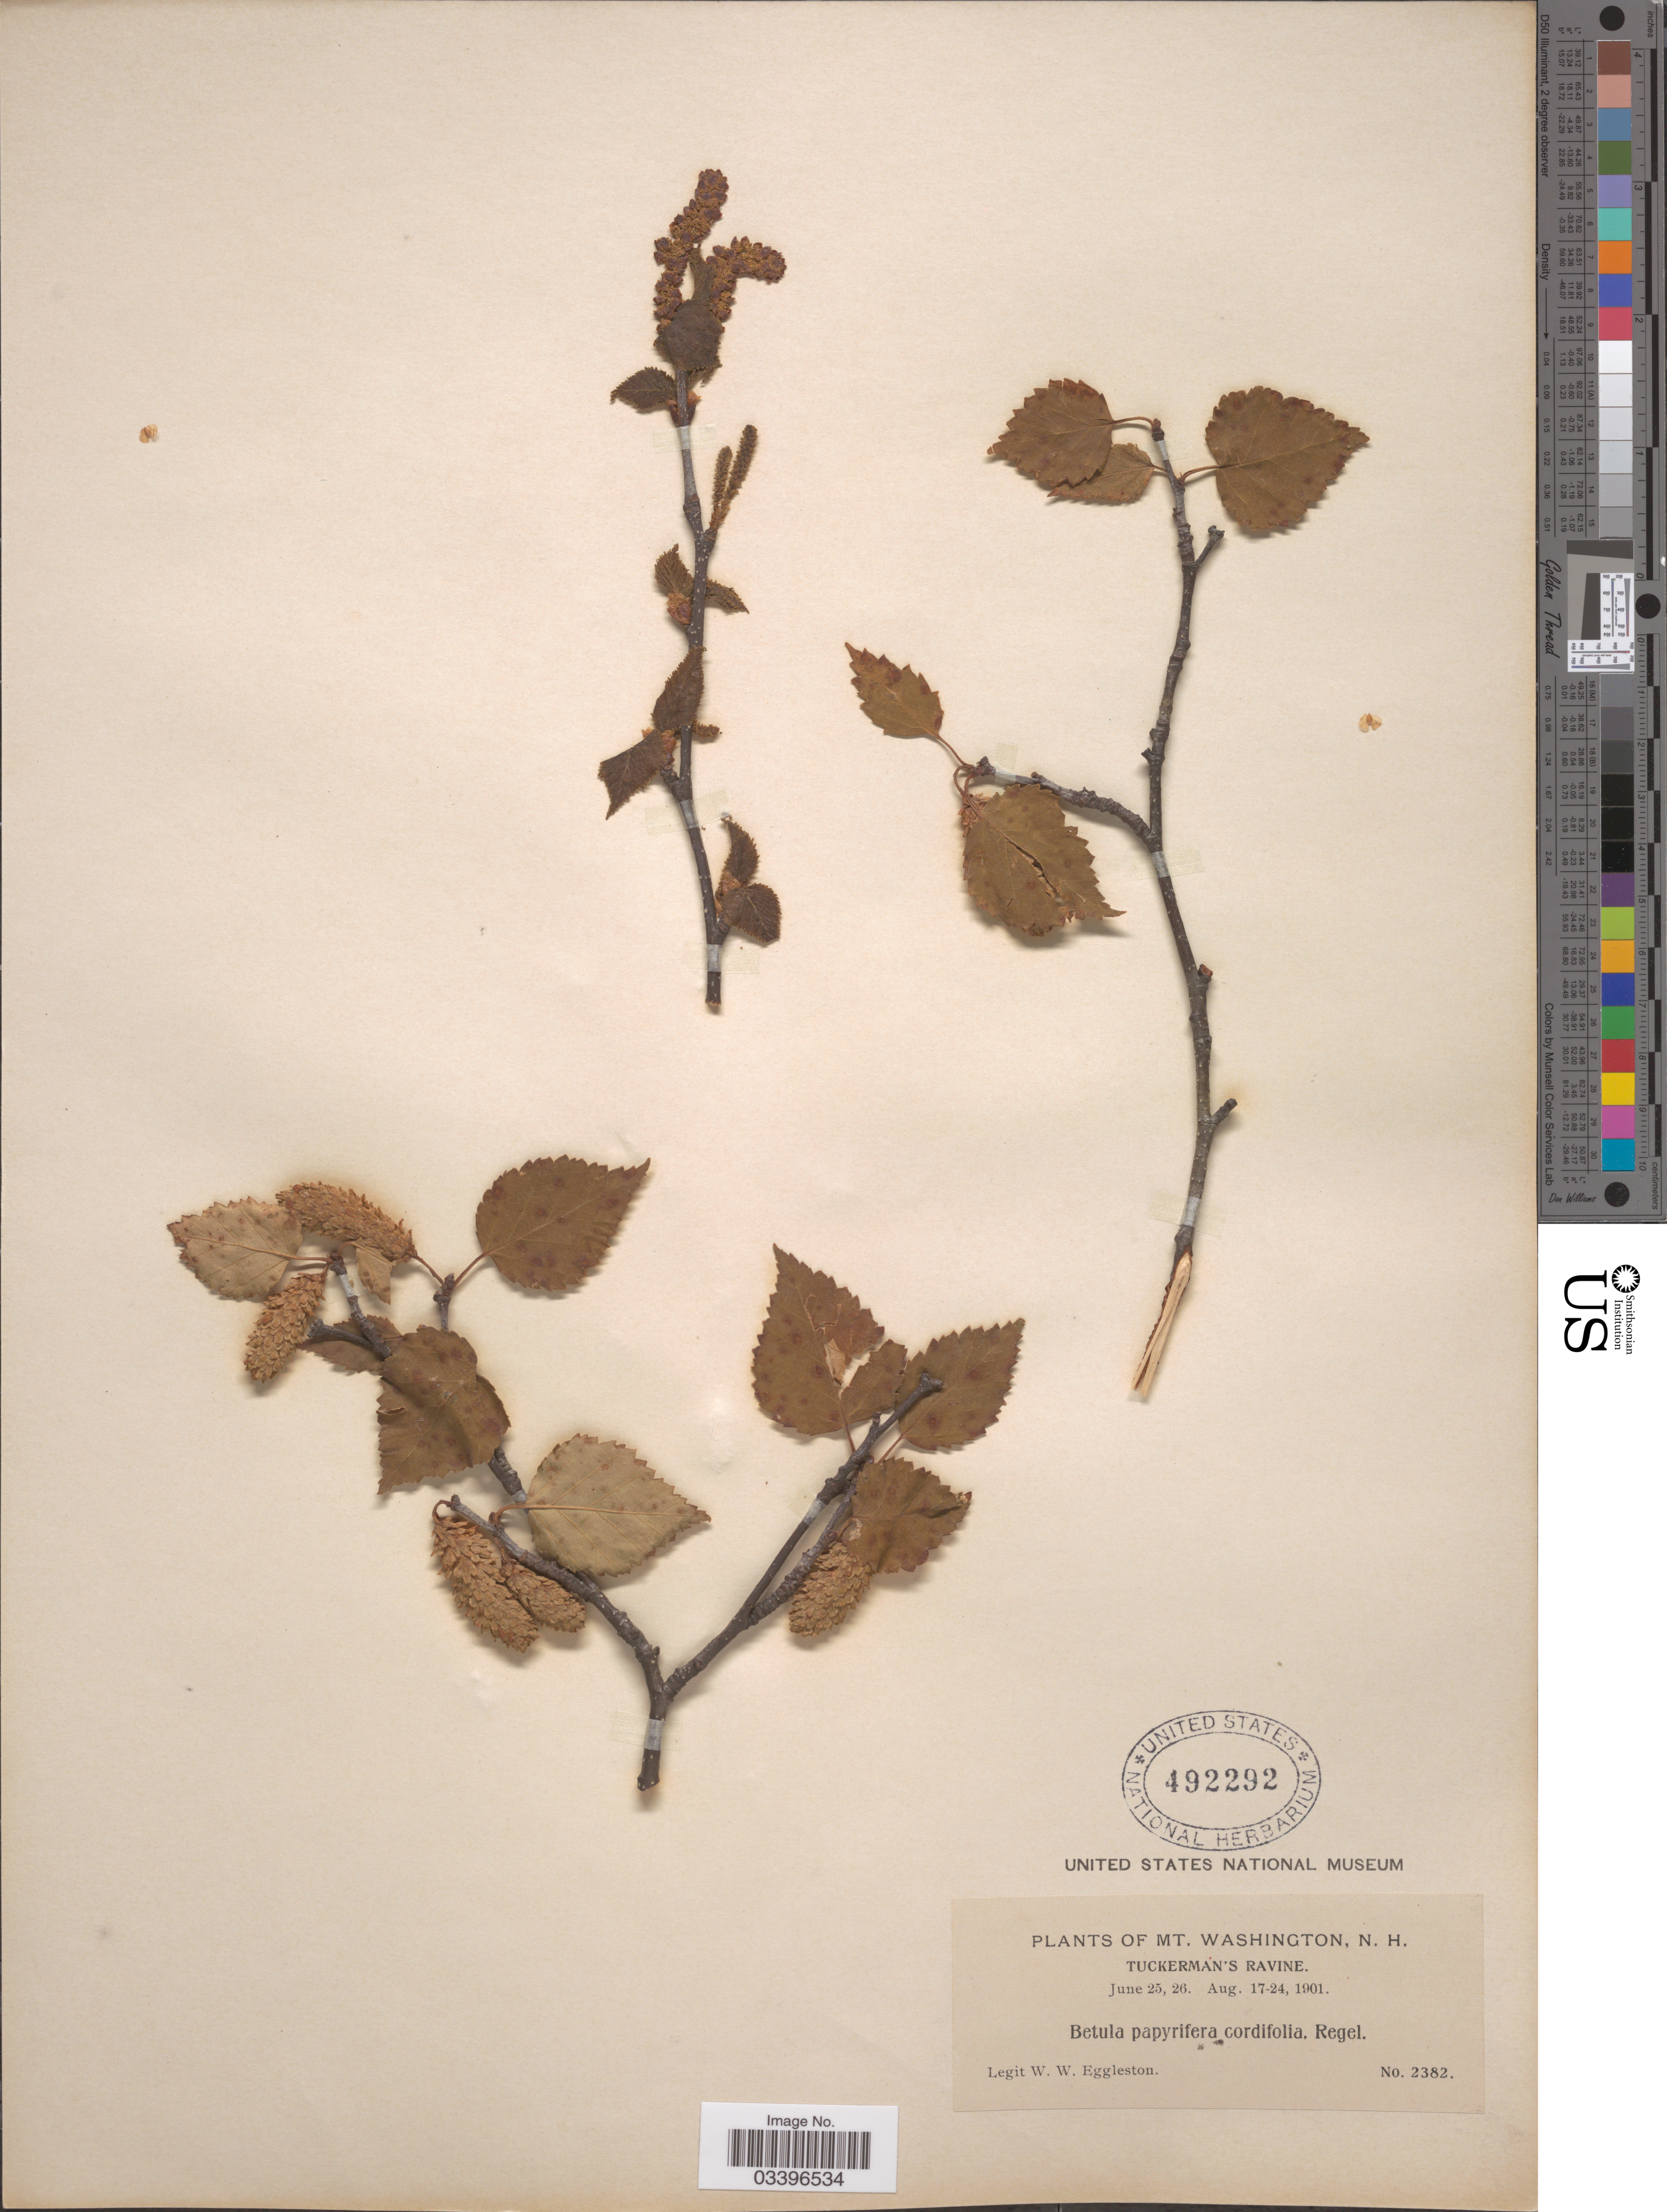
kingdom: Plantae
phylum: Tracheophyta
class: Magnoliopsida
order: Fagales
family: Betulaceae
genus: Betula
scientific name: Betula papyrifera var. cordifolia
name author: (Regel) Regel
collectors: W. W. Eggleston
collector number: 2382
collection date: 1901-06-25/1901-08-24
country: United States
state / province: New Hampshire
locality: Mt. Washington, N. H. Tuckerman's Ravine.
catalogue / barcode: US 492292